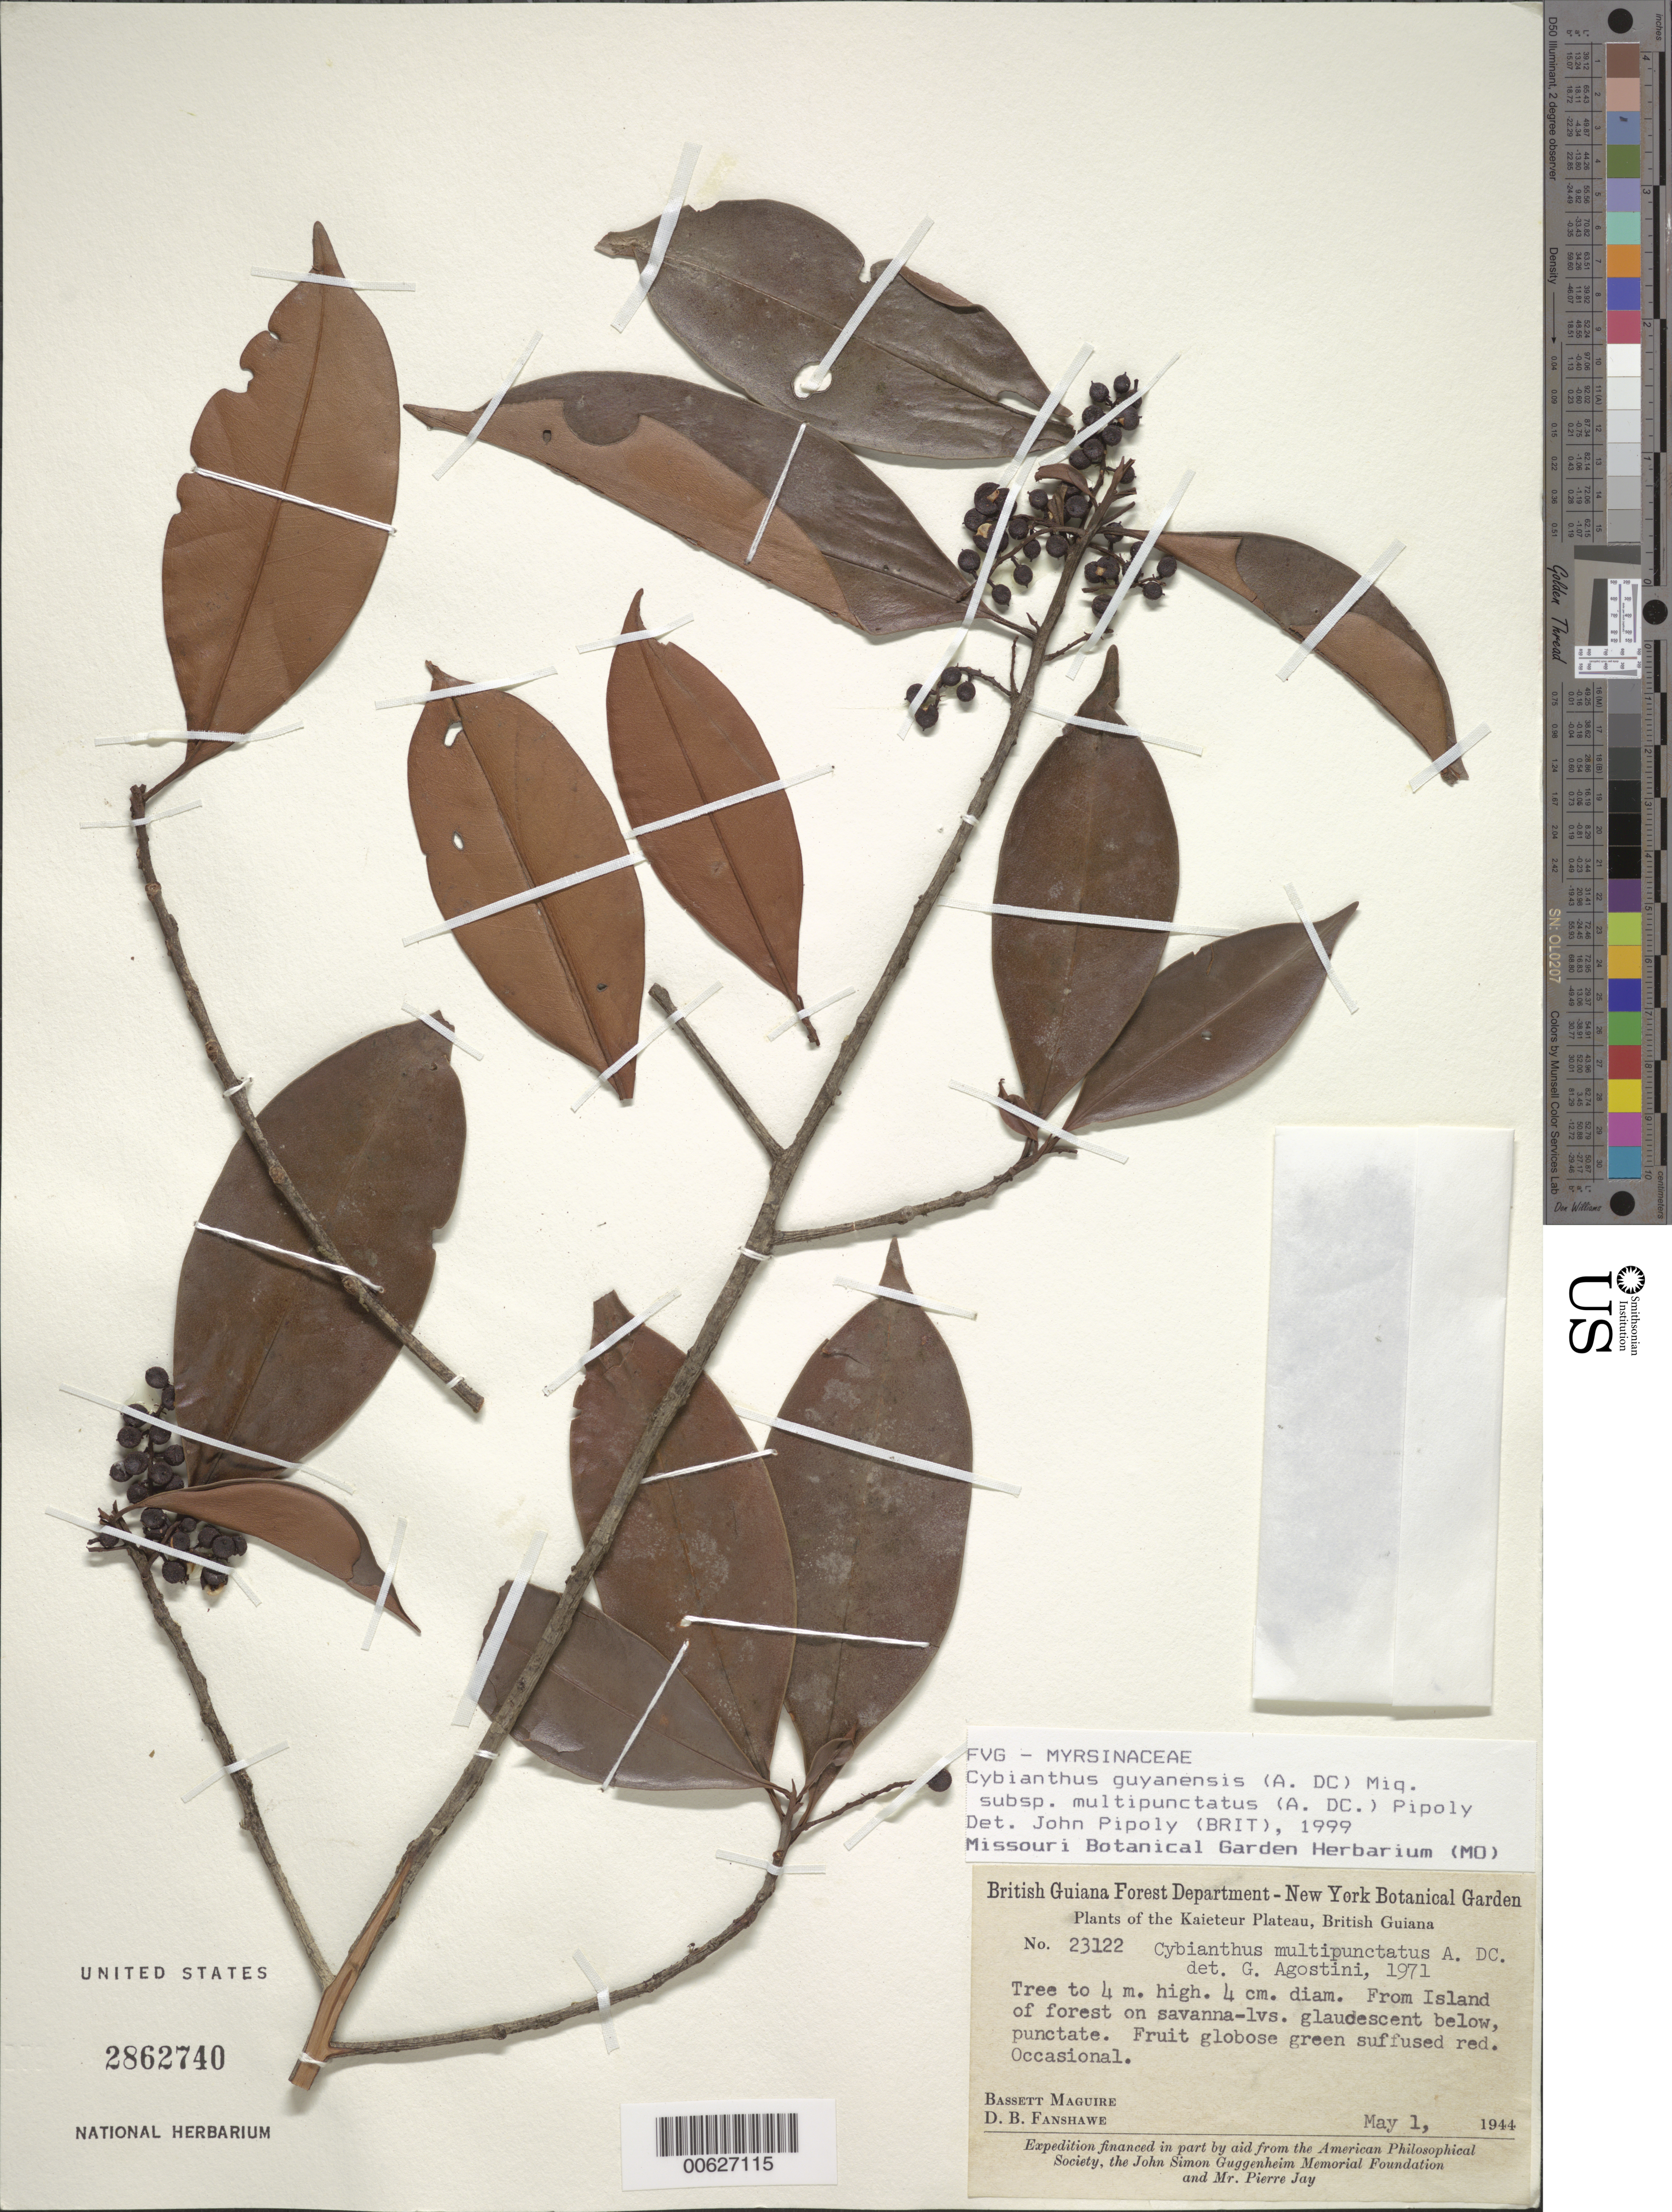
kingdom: Plantae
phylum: Tracheophyta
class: Magnoliopsida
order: Ericales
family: Primulaceae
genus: Cybianthus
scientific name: Cybianthus guyanensis subsp. multipunctatus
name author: (A. DC.) Pipoly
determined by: Pipoly, J. J., III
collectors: B. Maguire & D. B. Fanshawe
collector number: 23122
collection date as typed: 1-May-44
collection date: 1944-05-01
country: Guyana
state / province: Potaro-Siparuni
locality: Kaieteur Plateau, Potaro River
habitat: Forest on savanna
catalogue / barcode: US 2862740